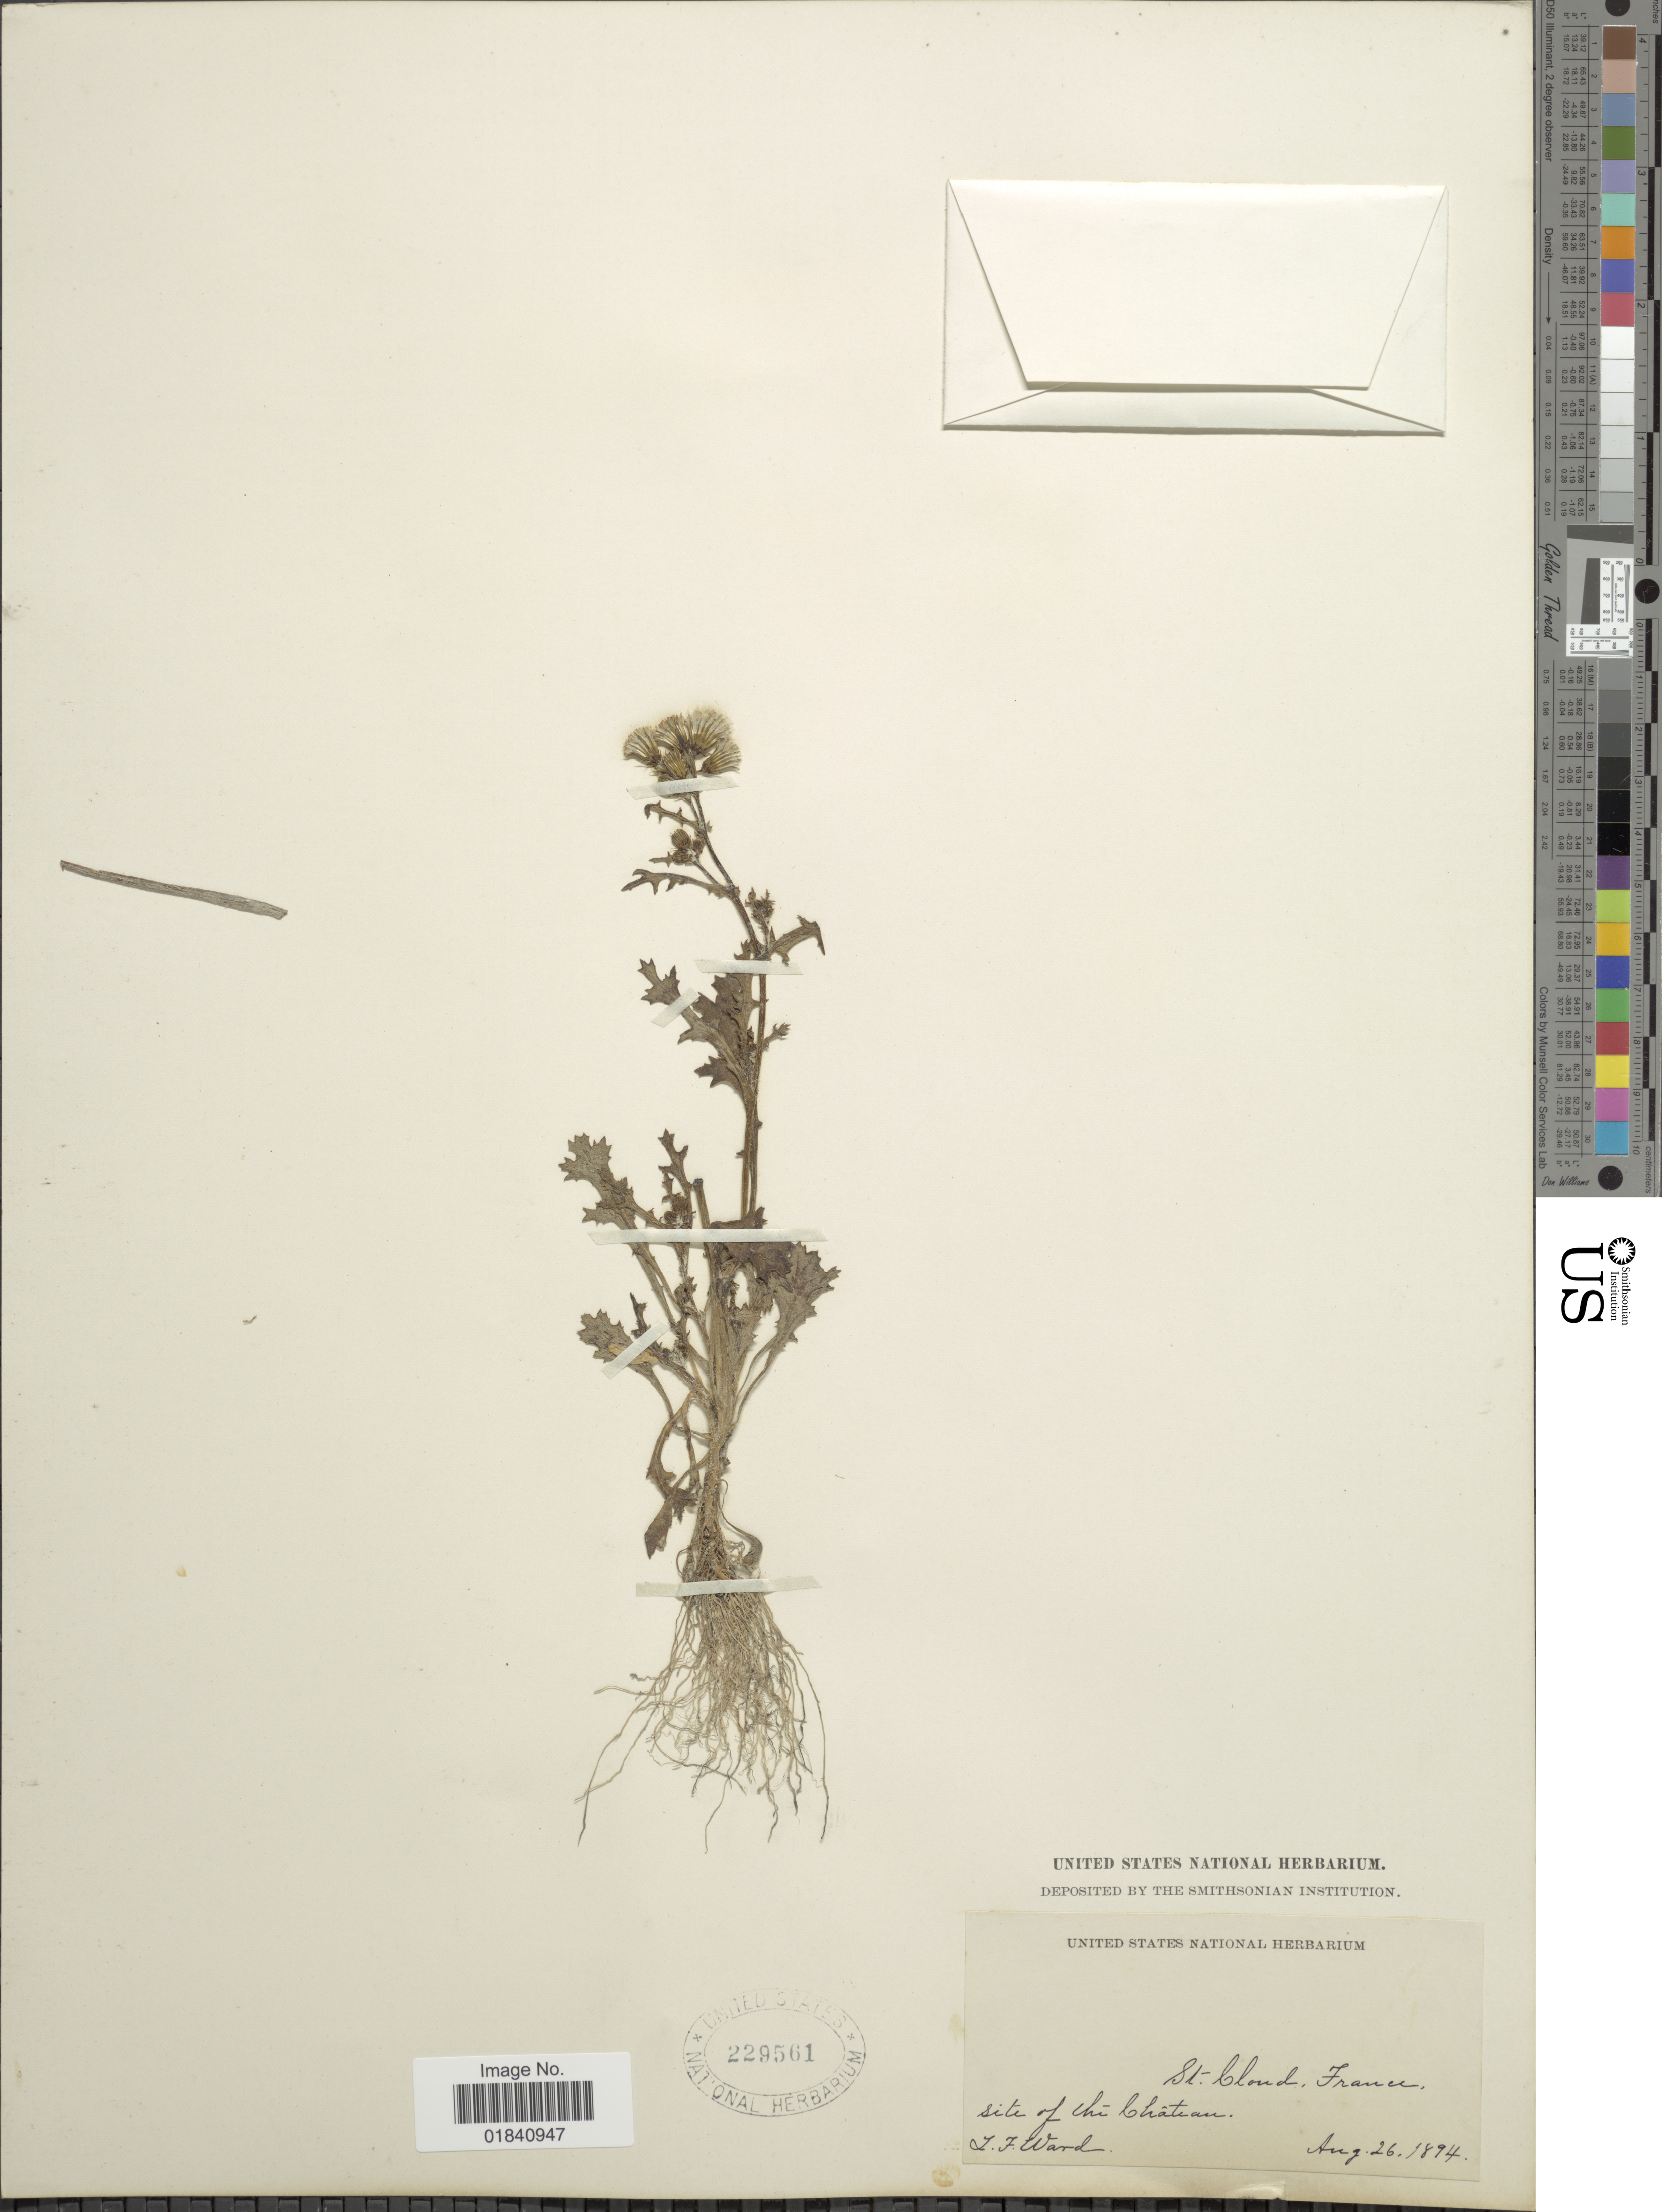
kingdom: Plantae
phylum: Tracheophyta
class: Magnoliopsida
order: Asterales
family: Asteraceae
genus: Senecio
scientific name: Senecio vulgaris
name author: L.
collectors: L. Ward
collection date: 1894-08-26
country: France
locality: St. Cloud. site of the Chateau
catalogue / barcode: US 229561